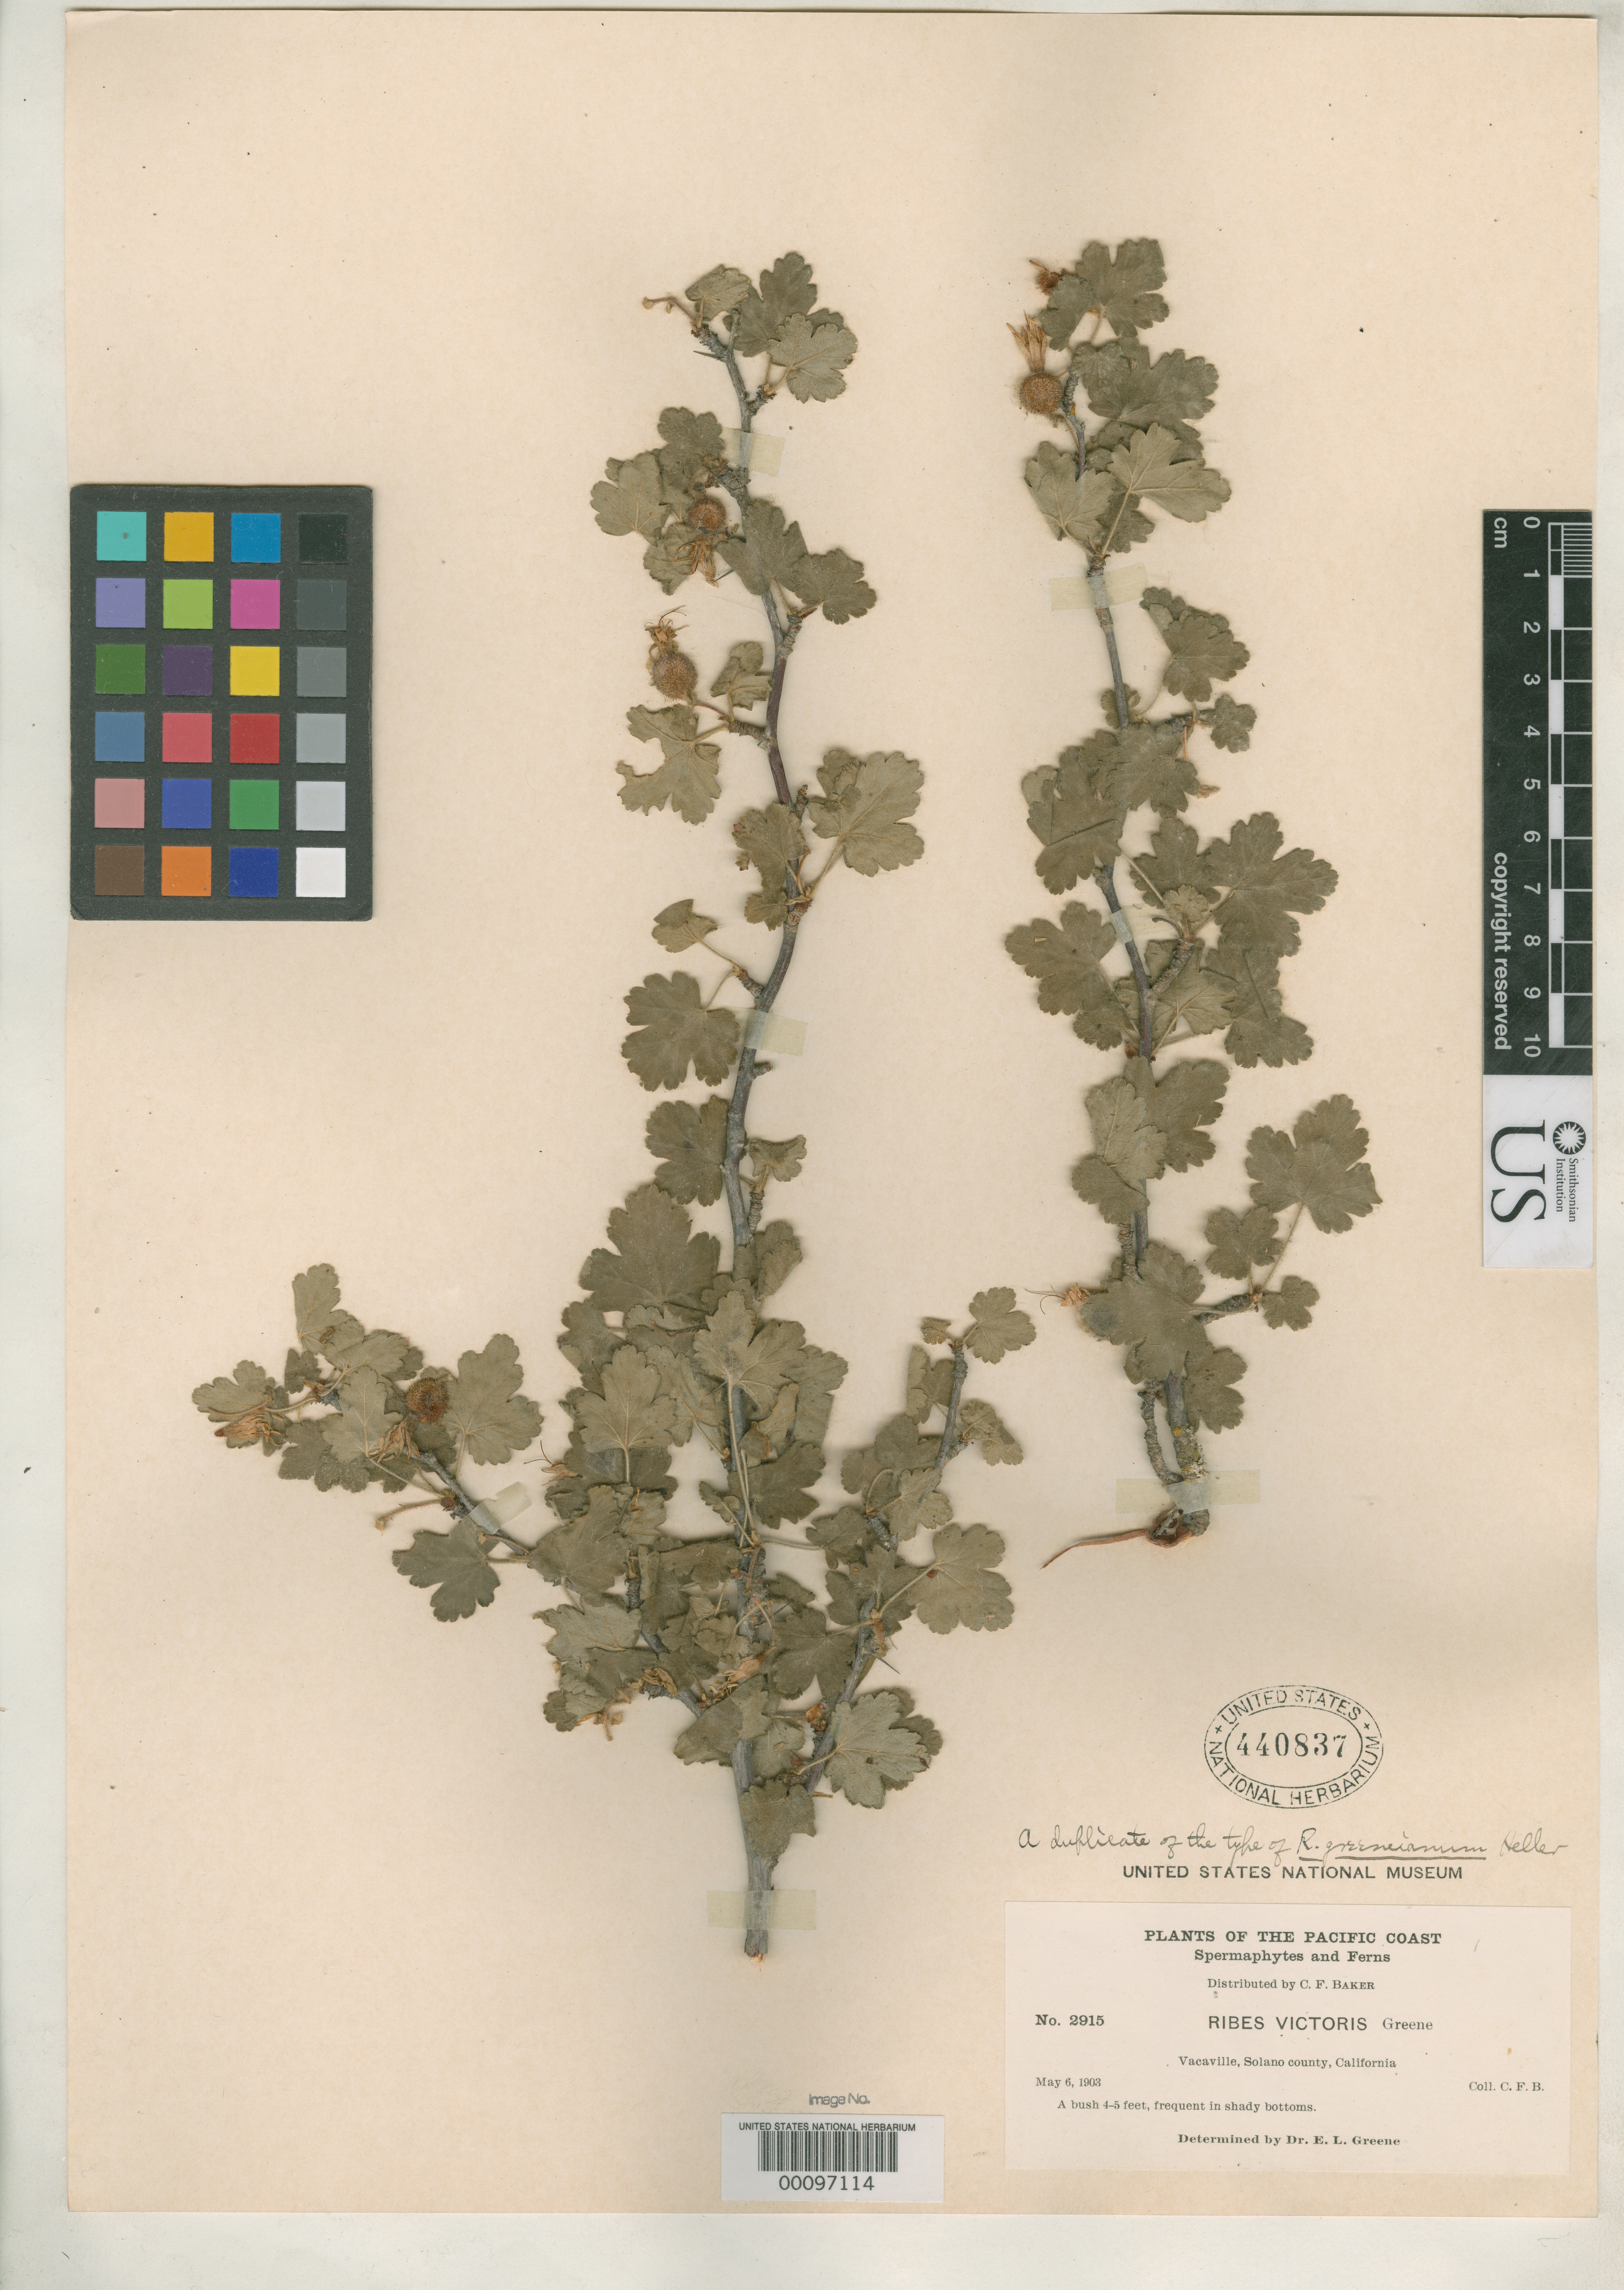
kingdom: Plantae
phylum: Tracheophyta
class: Magnoliopsida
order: Saxifragales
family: Grossulariaceae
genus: Ribes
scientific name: Ribes greeneianum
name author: A. Heller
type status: Isotype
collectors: C. F. Baker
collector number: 2915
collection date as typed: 06 May 1903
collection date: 1903-05-06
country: United States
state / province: California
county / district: Solano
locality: Vacaville.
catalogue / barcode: US 440837